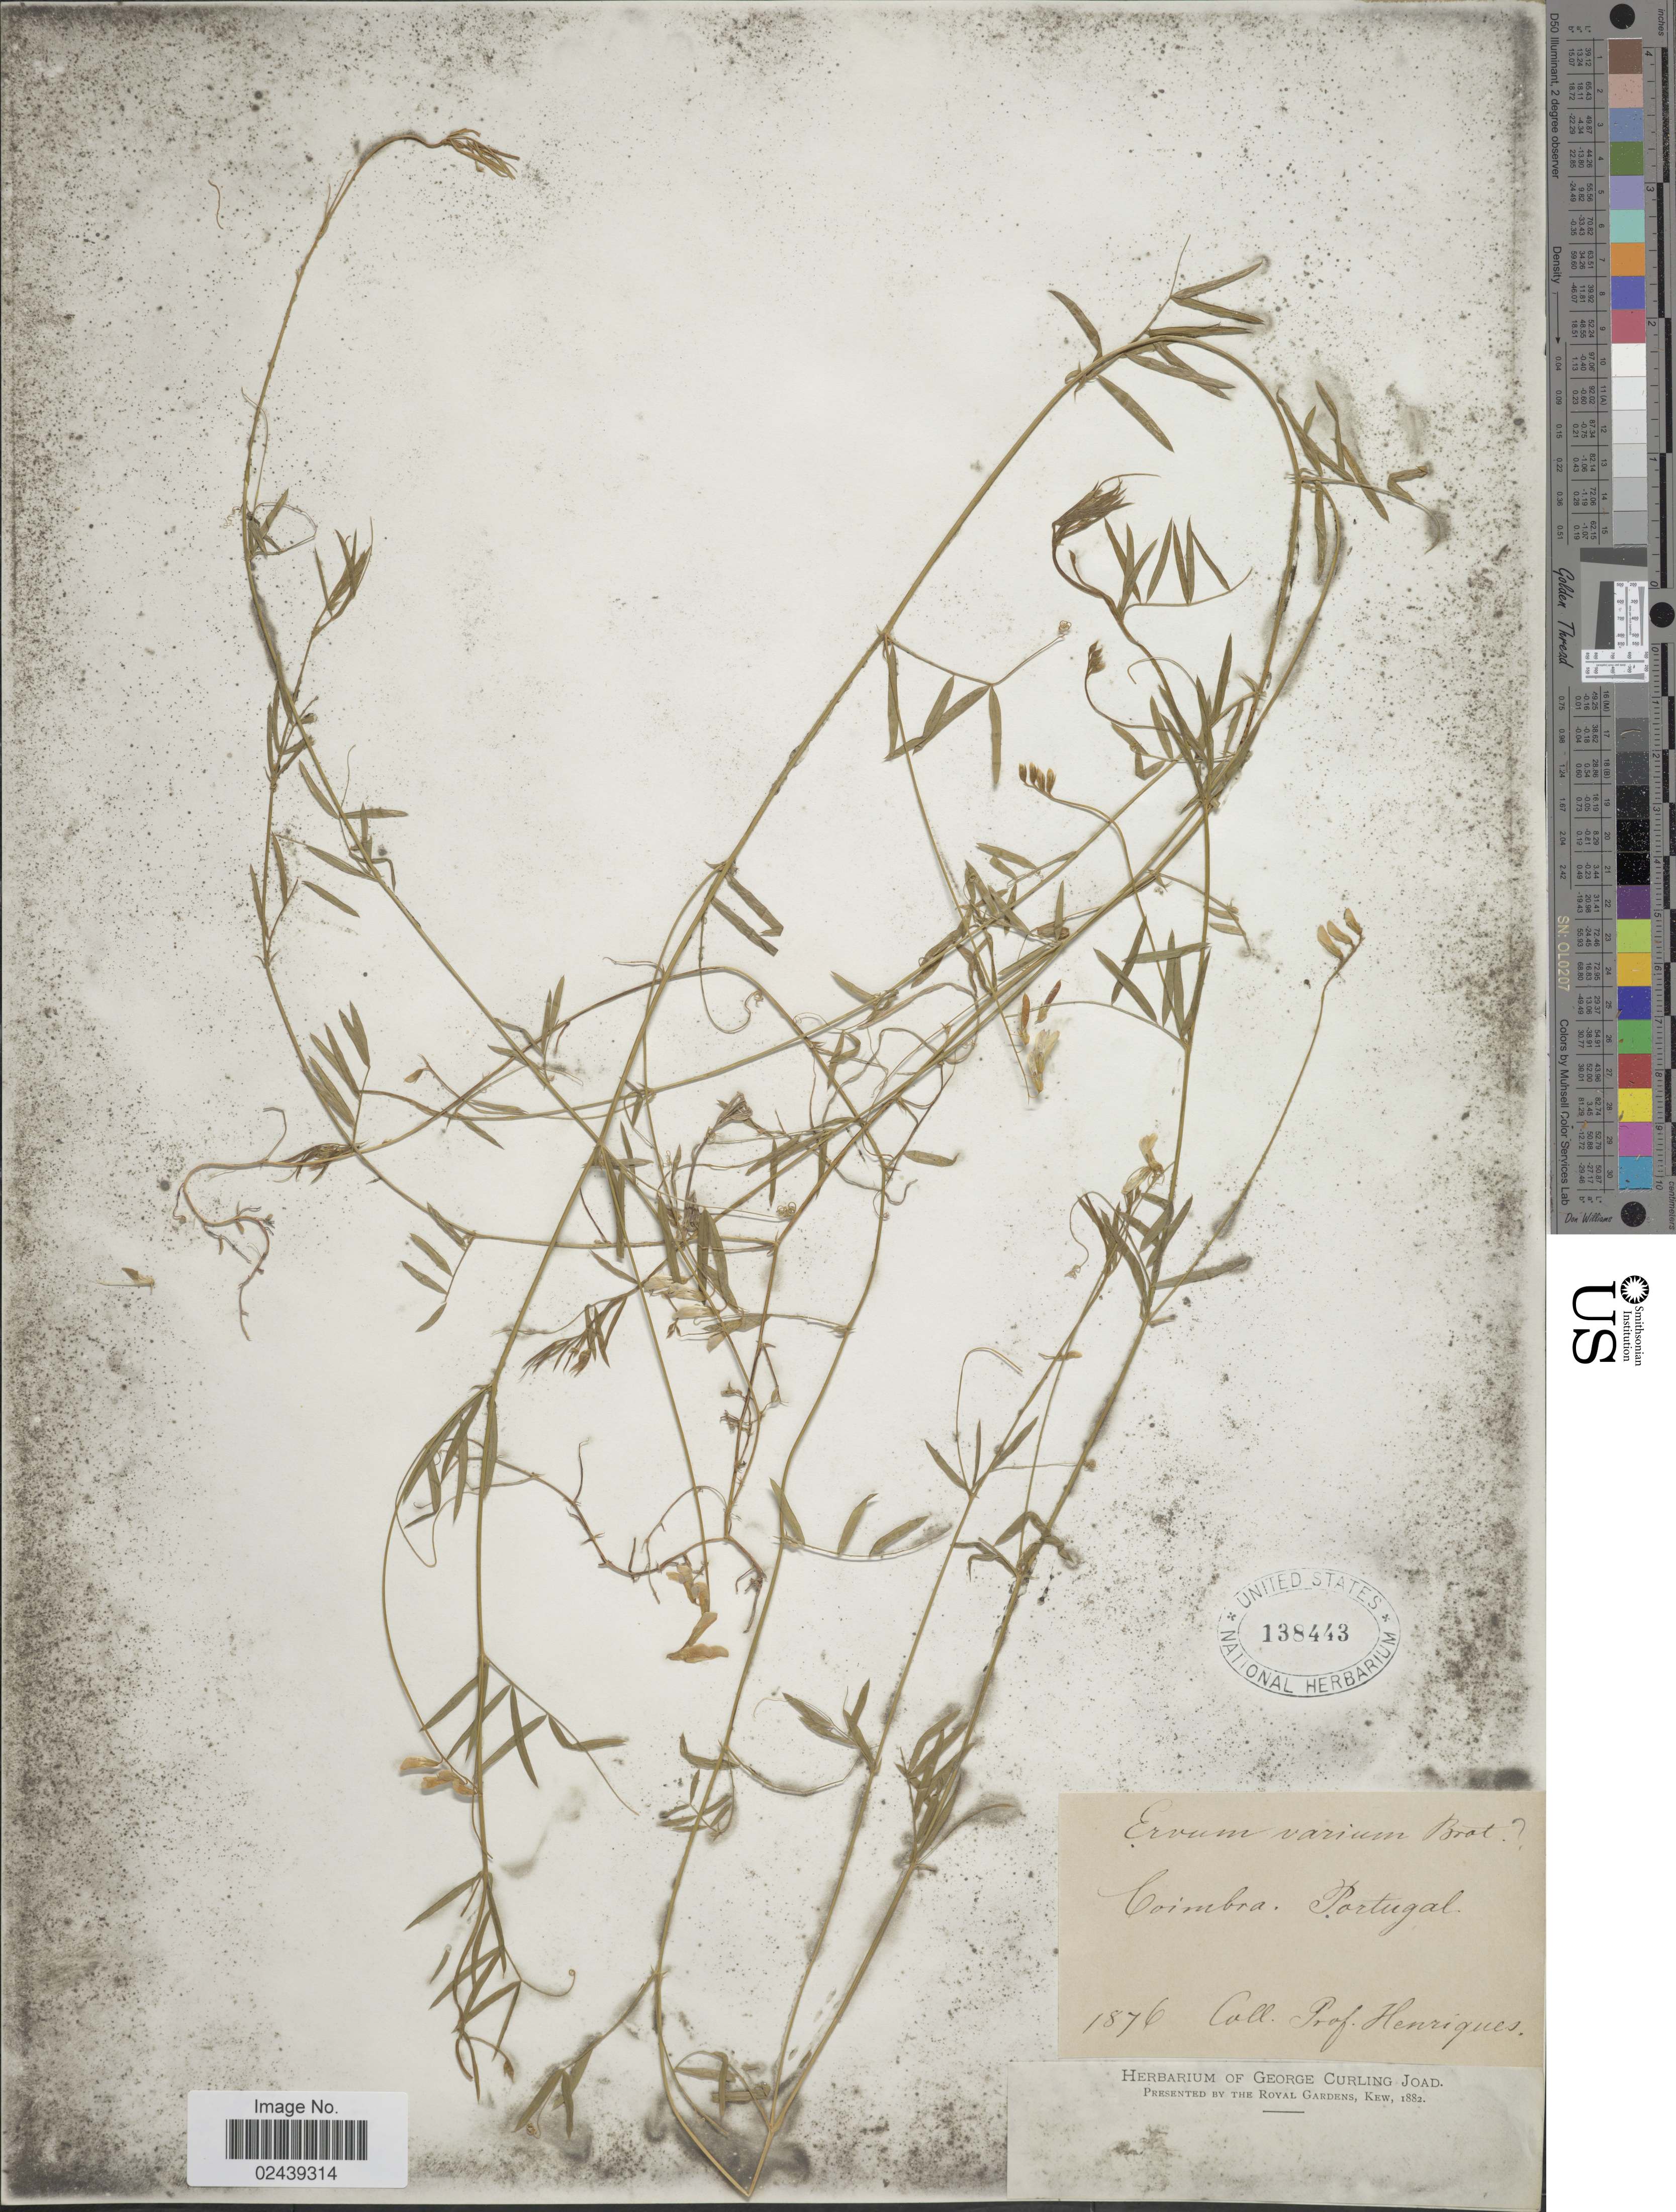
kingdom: Plantae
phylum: Tracheophyta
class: Magnoliopsida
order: Fabales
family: Fabaceae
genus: Vicia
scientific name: Vicia varia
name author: Host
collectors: Henriques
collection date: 1876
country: Portugal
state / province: Coimbra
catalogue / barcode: US 138443